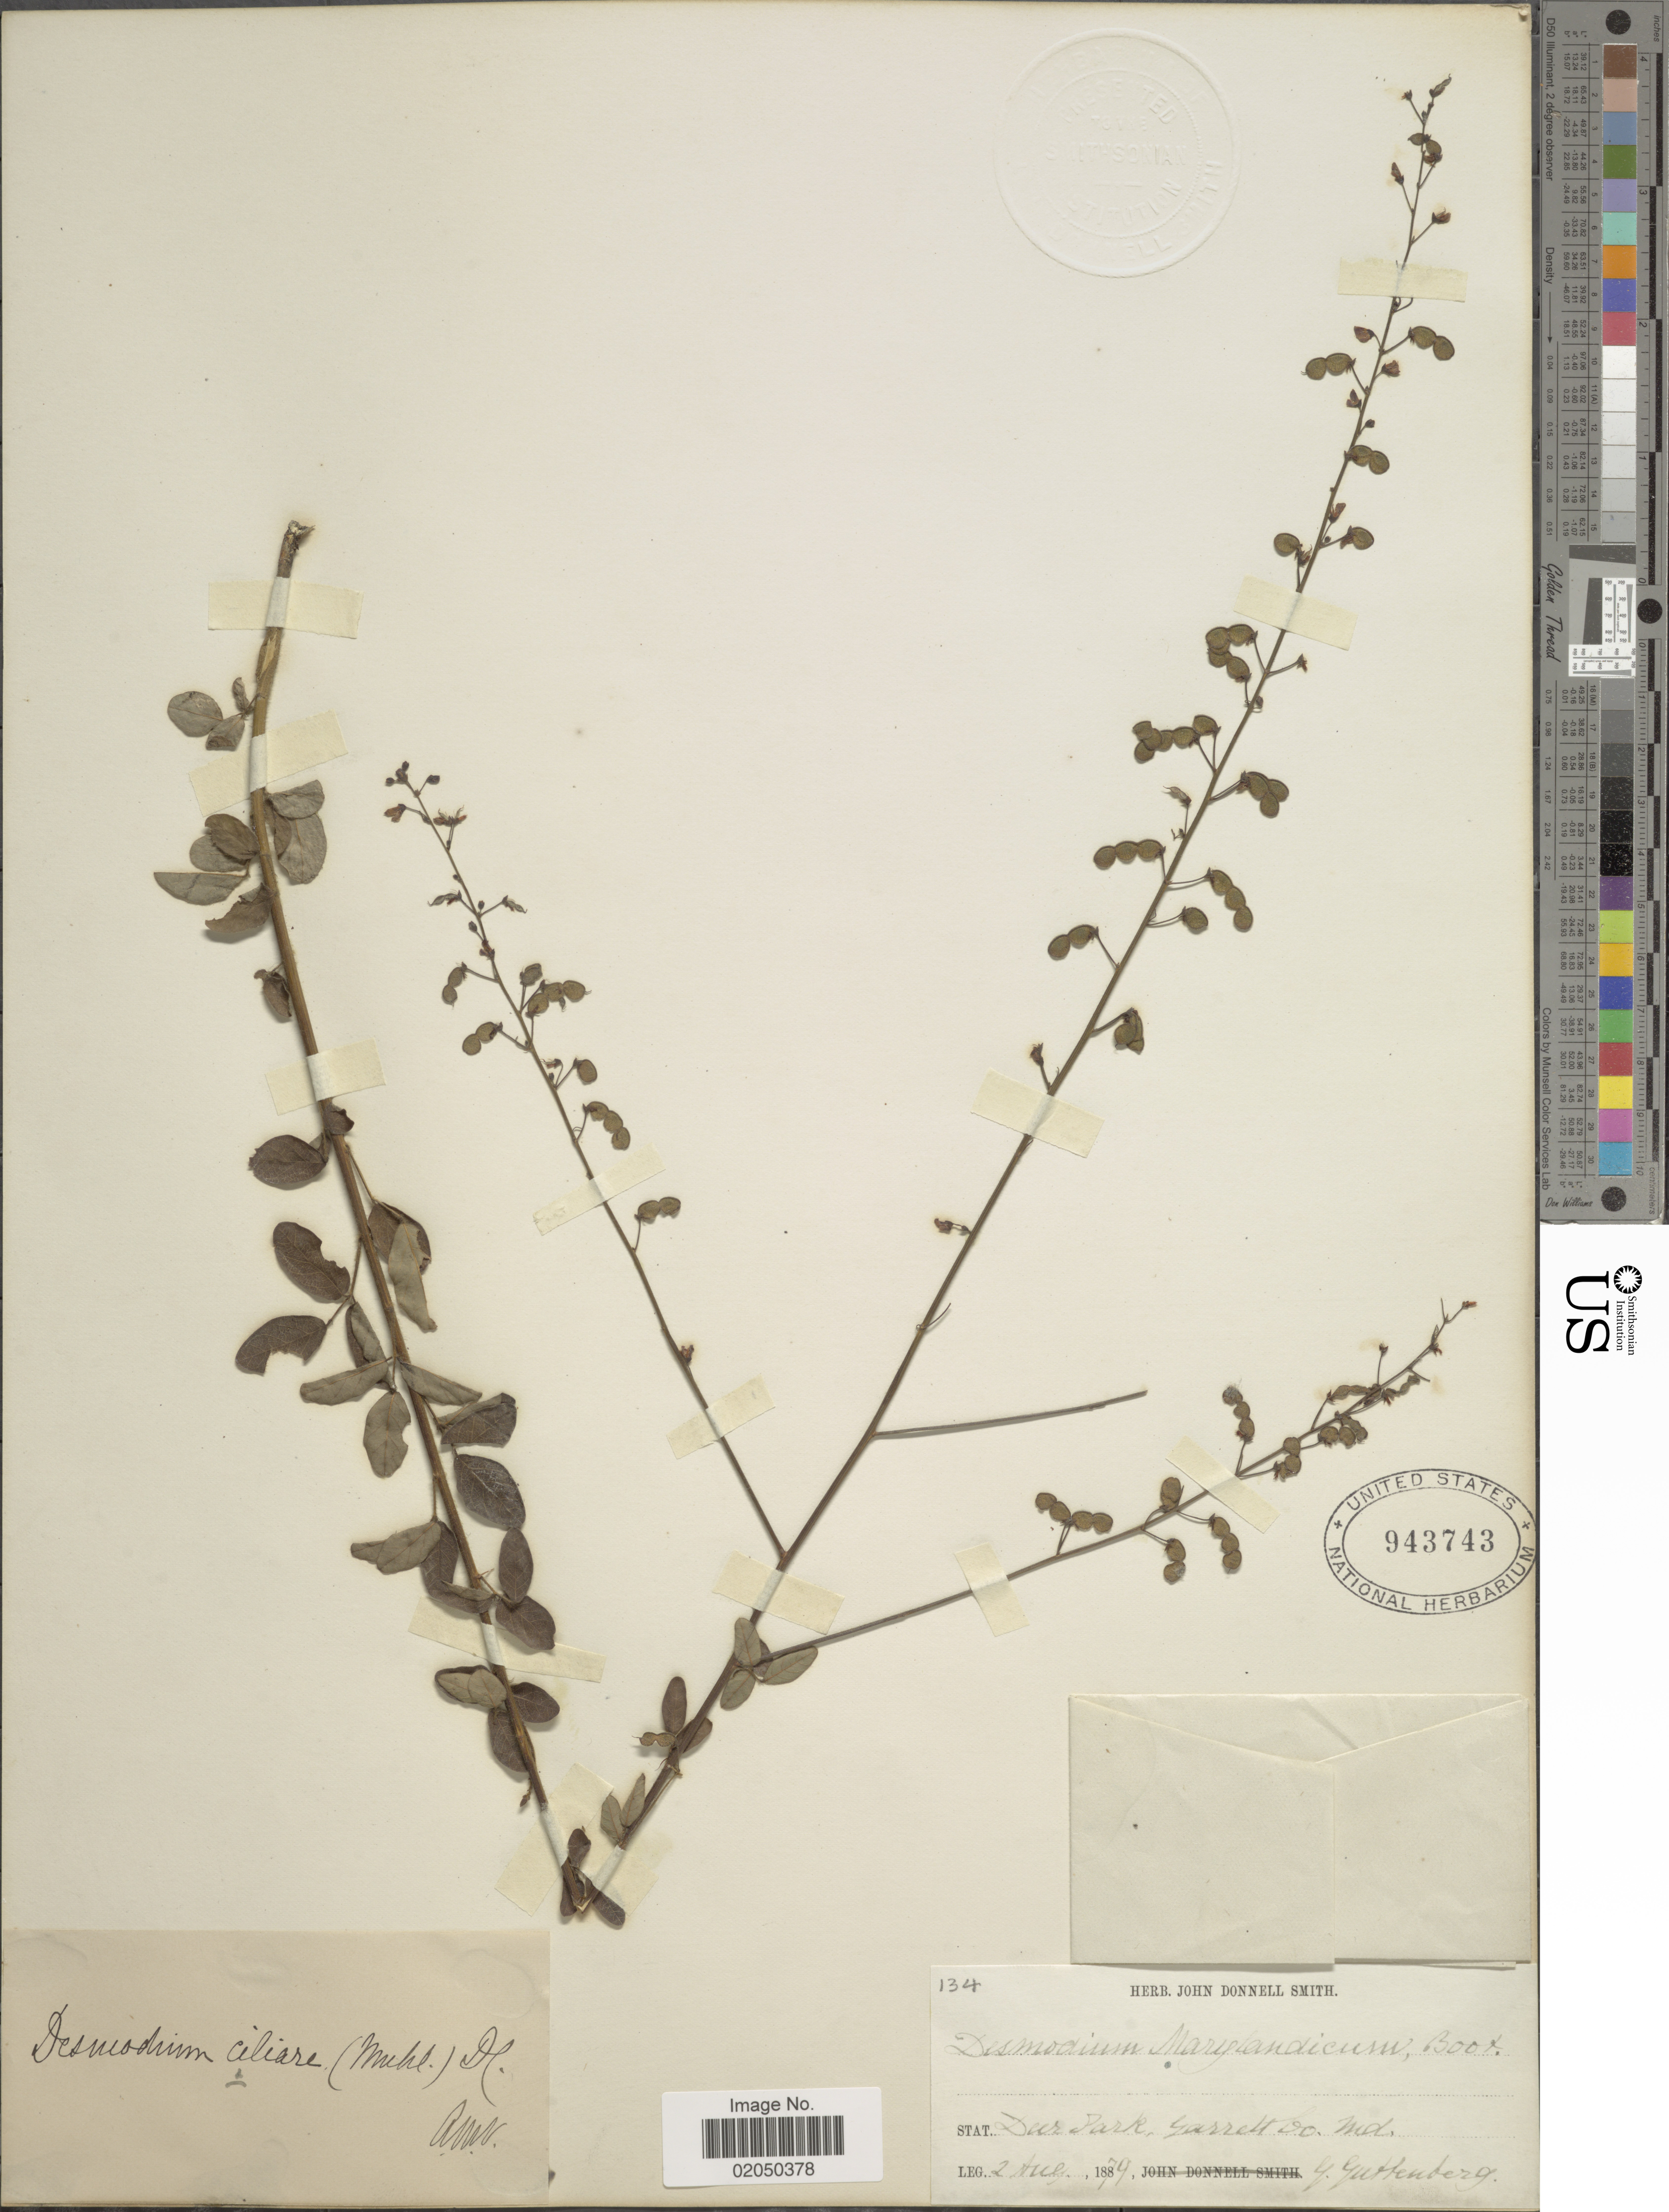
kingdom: Plantae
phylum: Tracheophyta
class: Magnoliopsida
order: Fabales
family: Fabaceae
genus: Desmodium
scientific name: Desmodium ciliare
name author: (Muhl. ex Willd.) DC.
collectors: G. Guttenberg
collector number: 134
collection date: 1879-08-02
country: United States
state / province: Maryland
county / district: Garrett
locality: Deer Park, Garretd Co., Md.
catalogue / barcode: US 943743